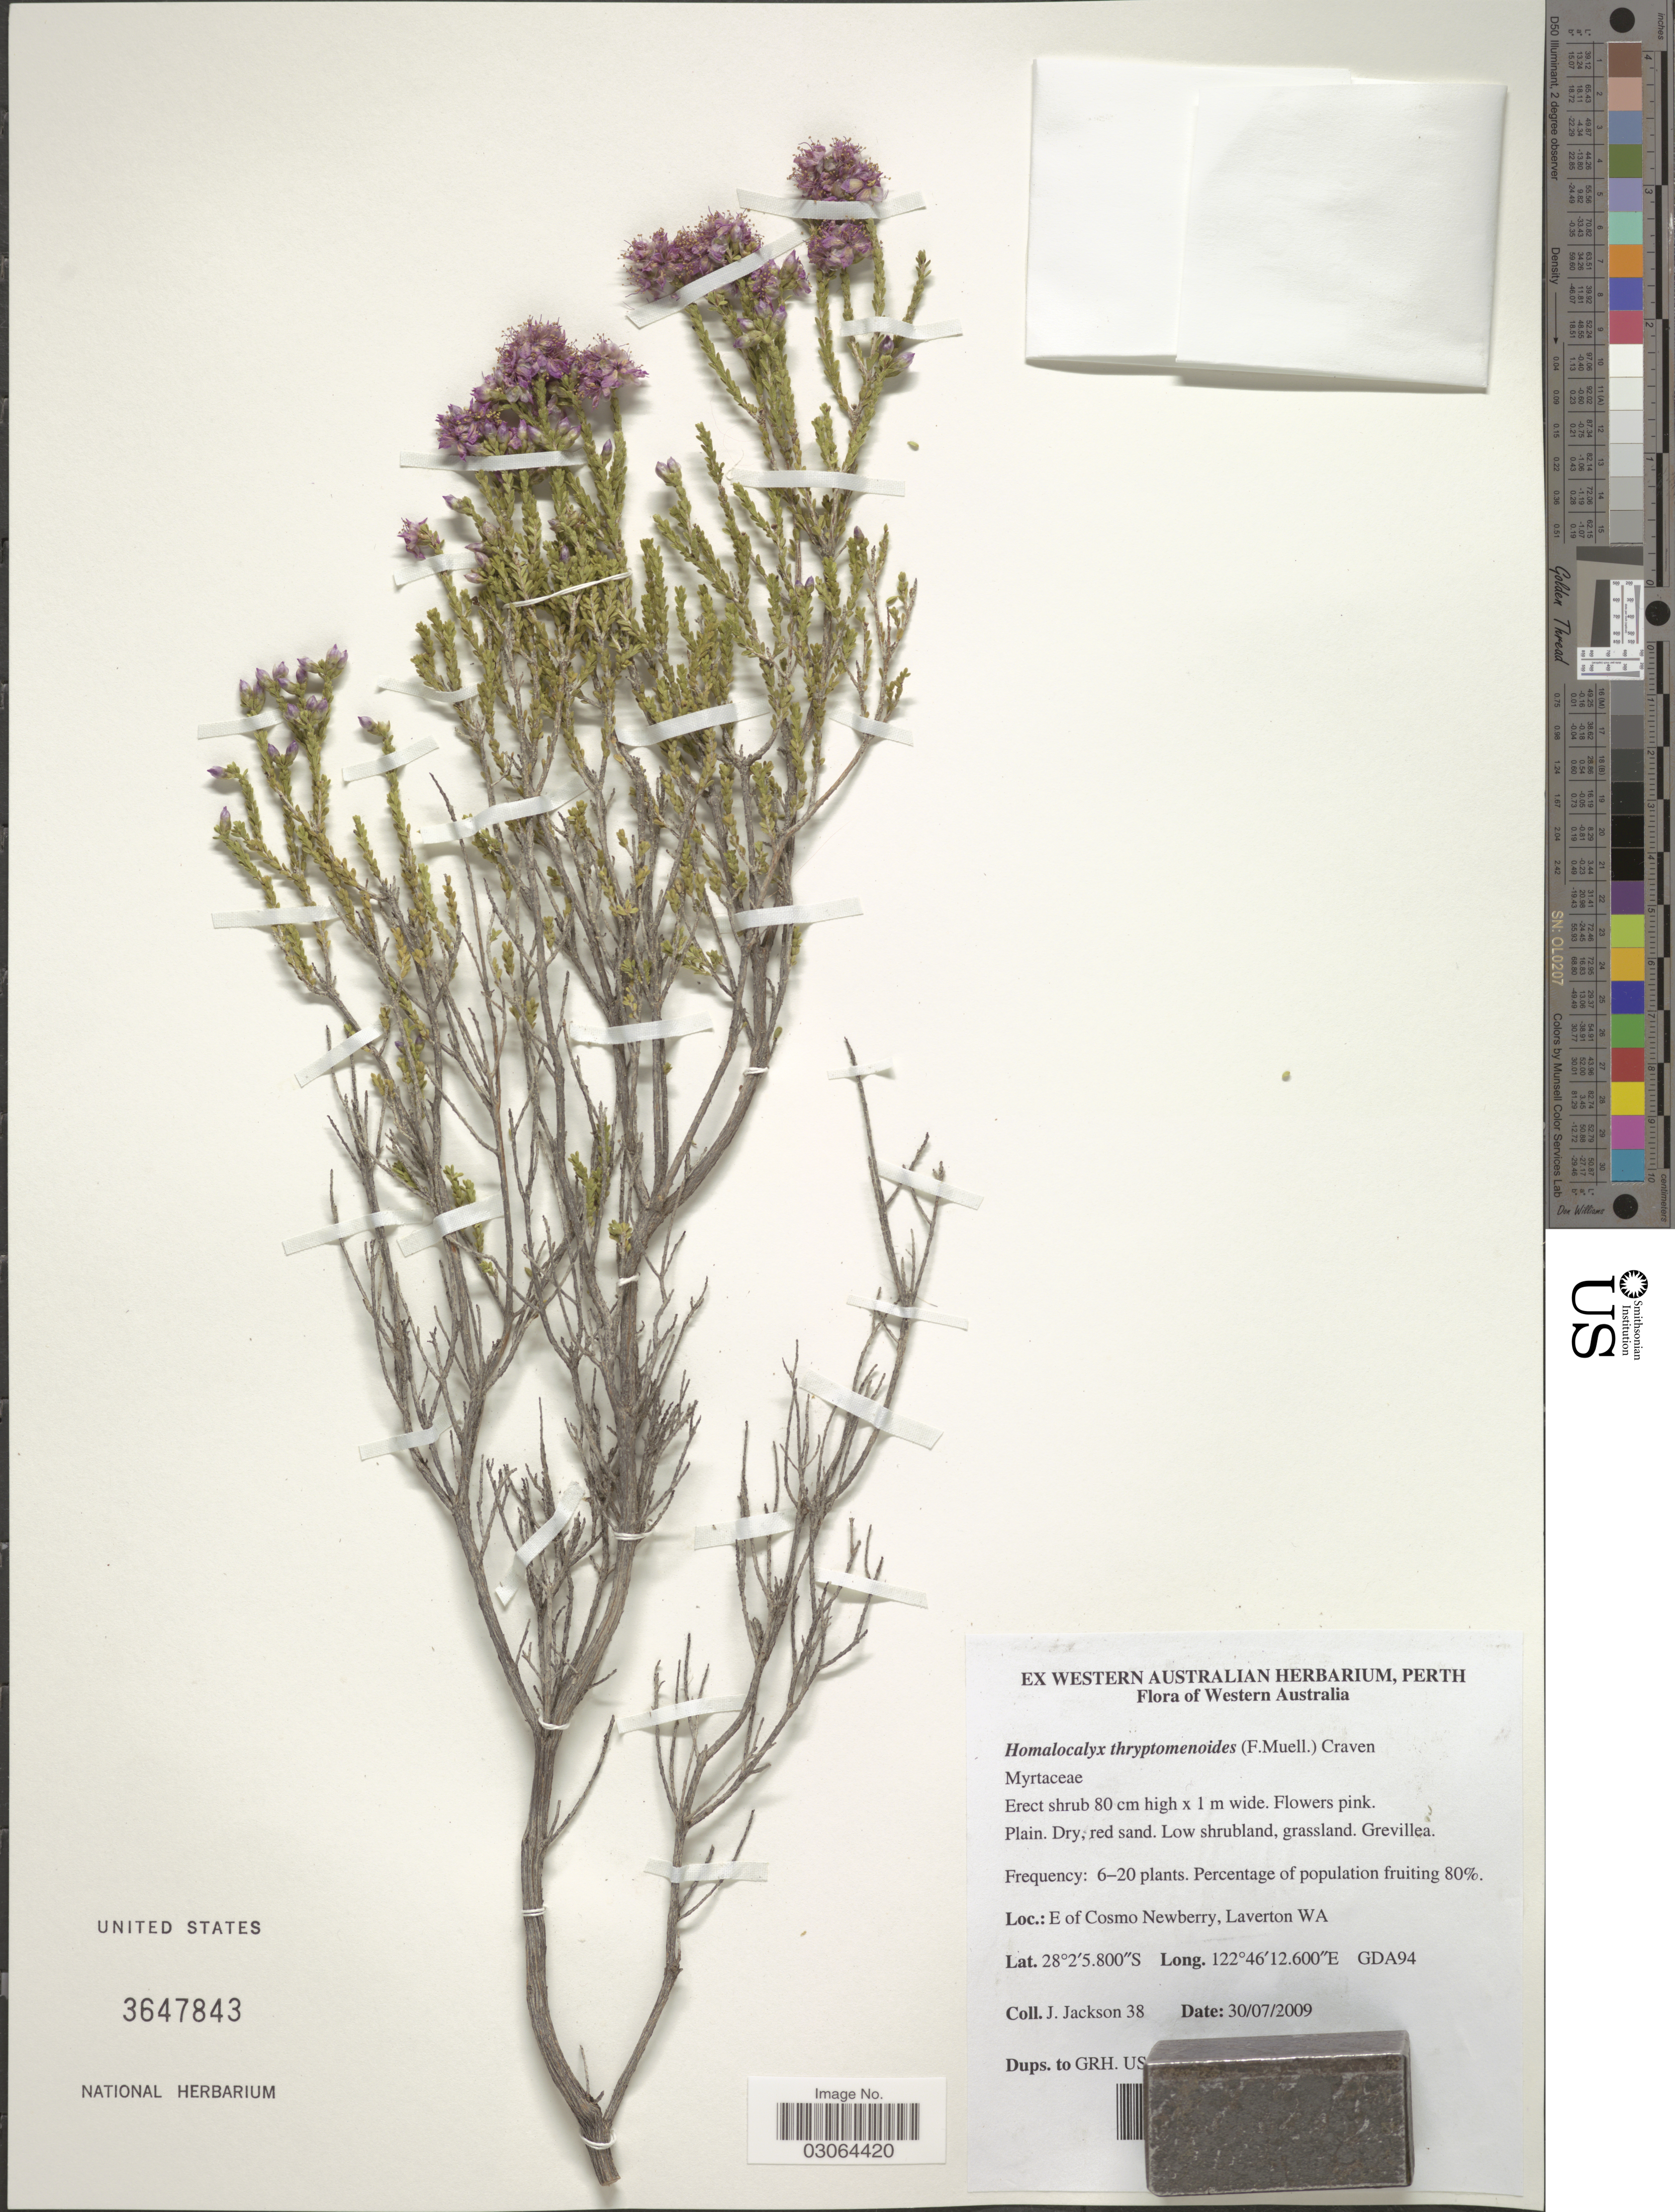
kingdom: Plantae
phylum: Tracheophyta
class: Magnoliopsida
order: Myrtales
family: Myrtaceae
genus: Homalocalyx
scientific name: Homalocalyx thryptomenoides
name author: (F. Muell.) Craven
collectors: J. Jackson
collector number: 38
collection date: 2009-07-30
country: Australia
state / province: Western Australia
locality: E of Cosmo Newberry, Laverton WA.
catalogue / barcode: US 3647843